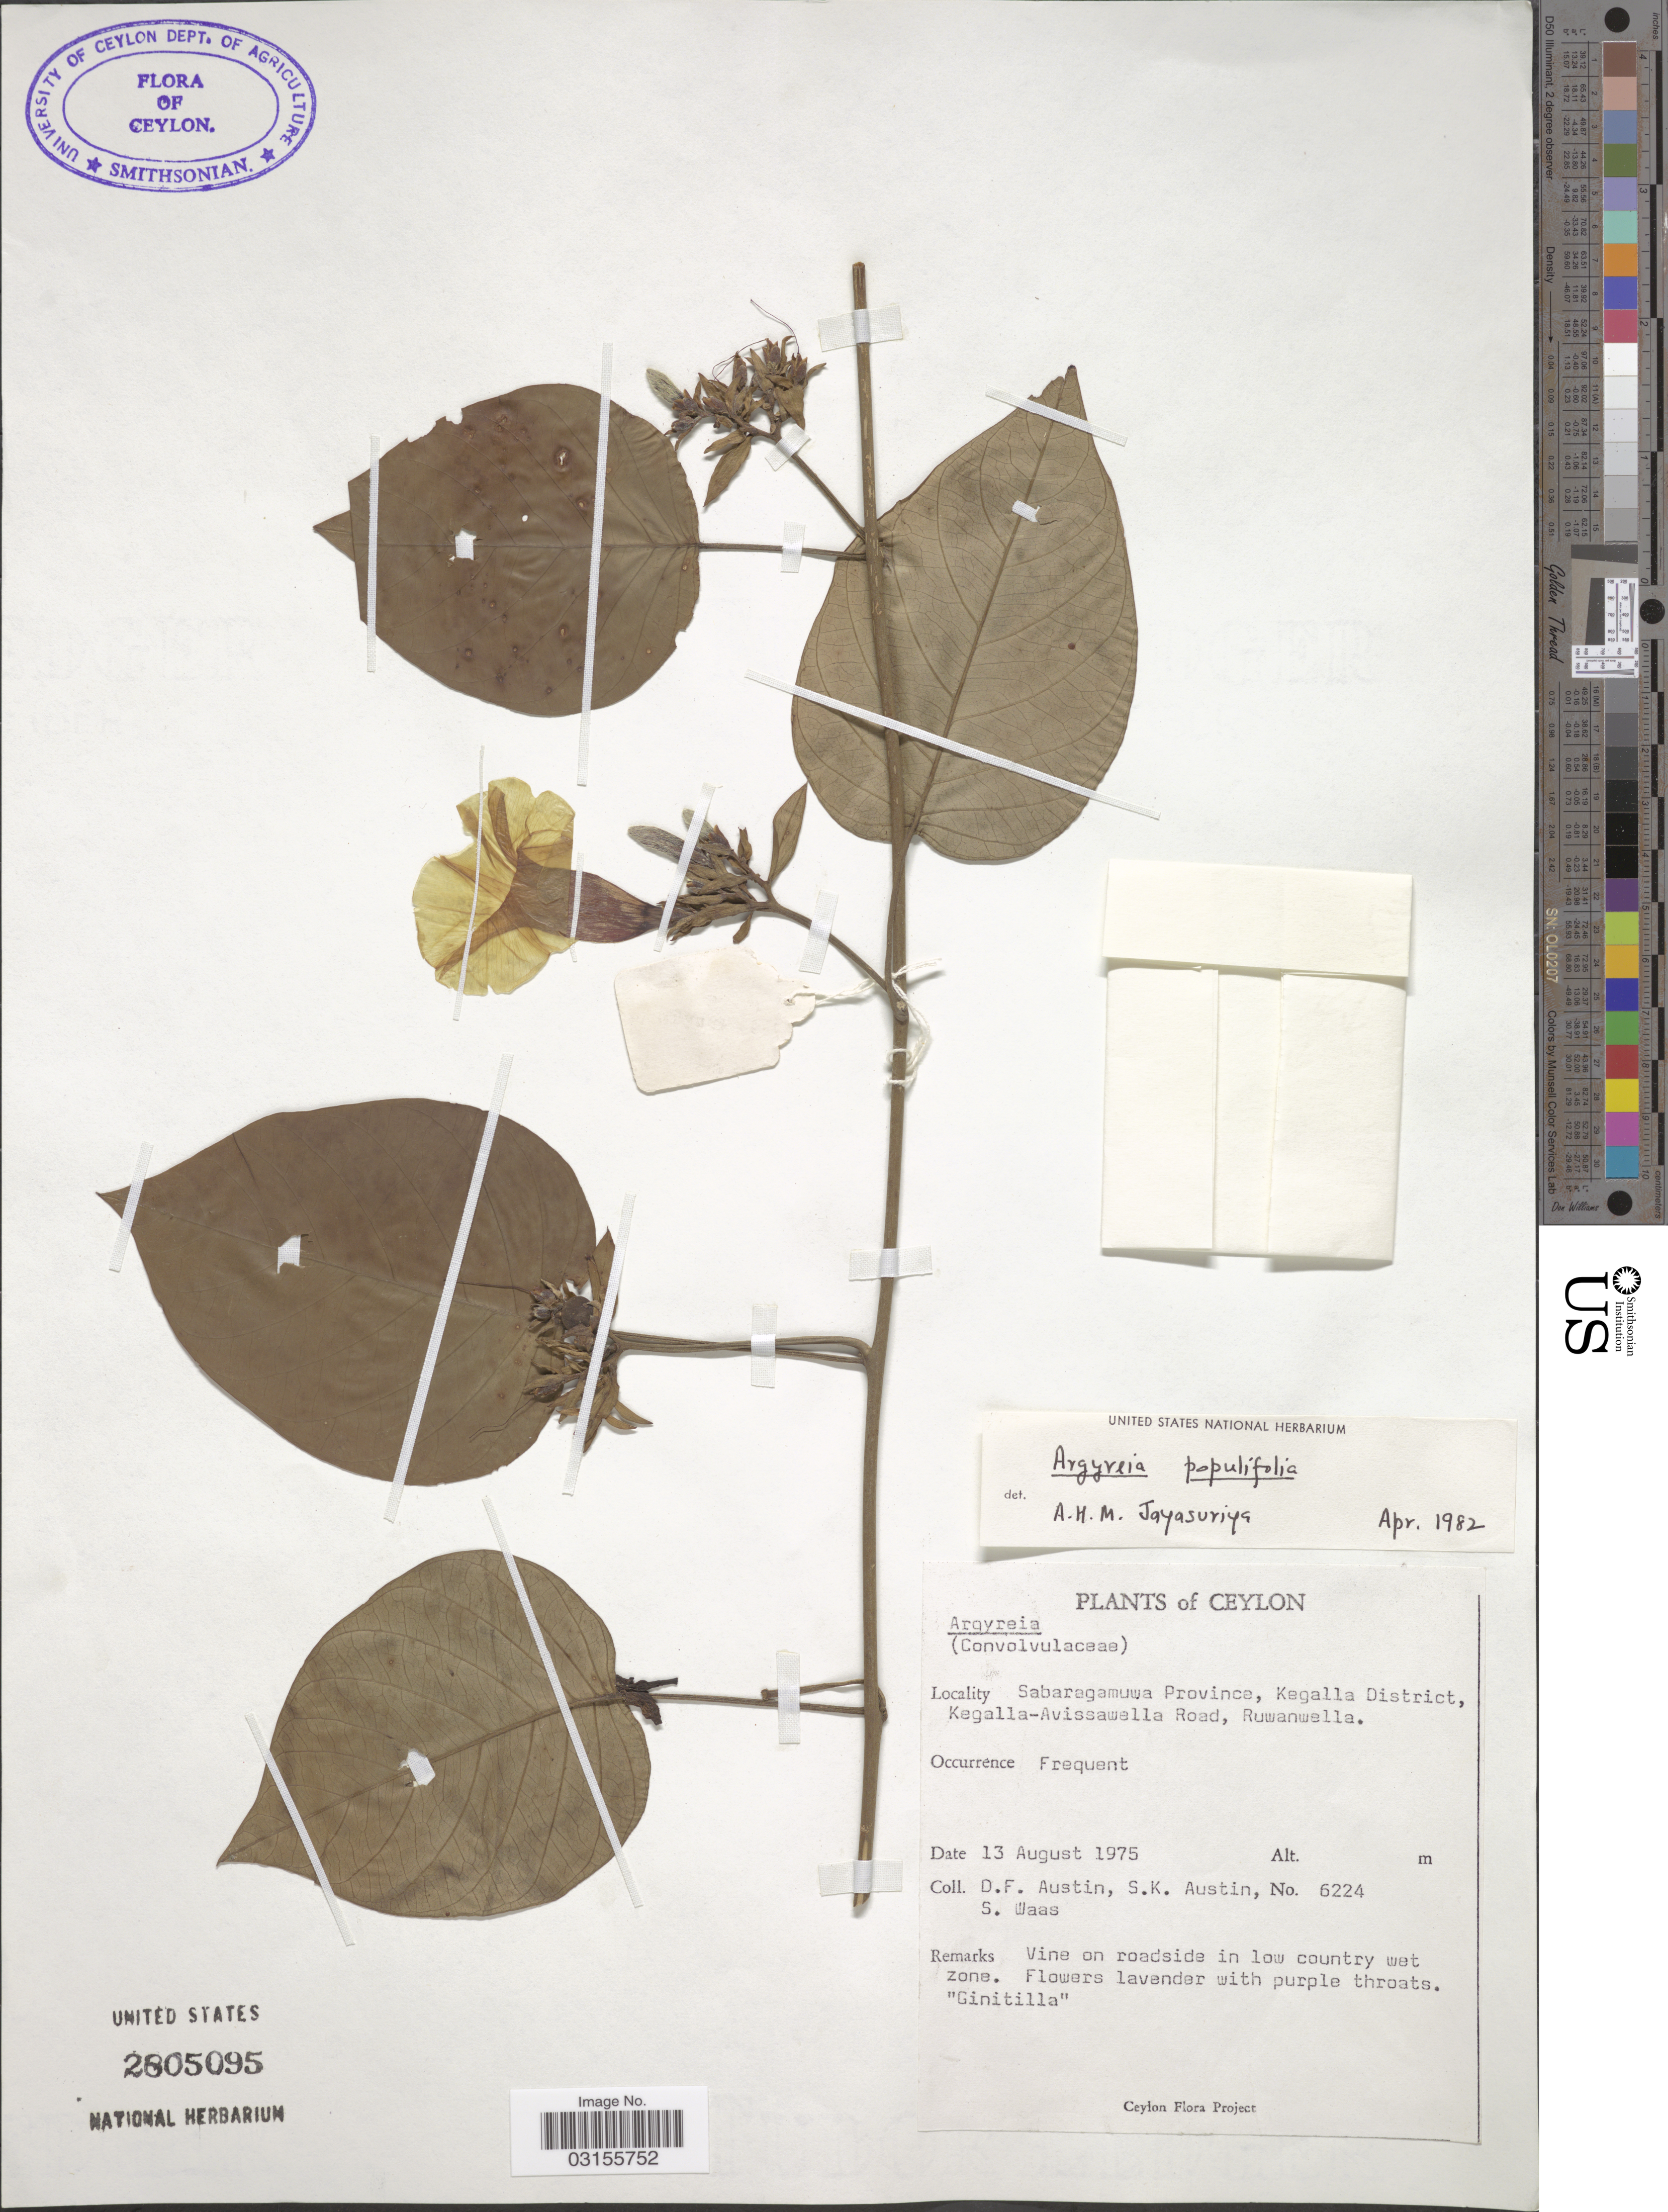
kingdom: Plantae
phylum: Tracheophyta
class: Magnoliopsida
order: Solanales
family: Convolvulaceae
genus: Argyreia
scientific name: Argyreia populifolia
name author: Choisy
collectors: D. Austin, S. Austin & S. Waas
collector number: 6224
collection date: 1975-08-13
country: Sri Lanka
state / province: Sabaragamuwa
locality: Ceylon. Kegalla District, Kegalla-Avissawella Road, Ruwanwella.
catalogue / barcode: US 2805095